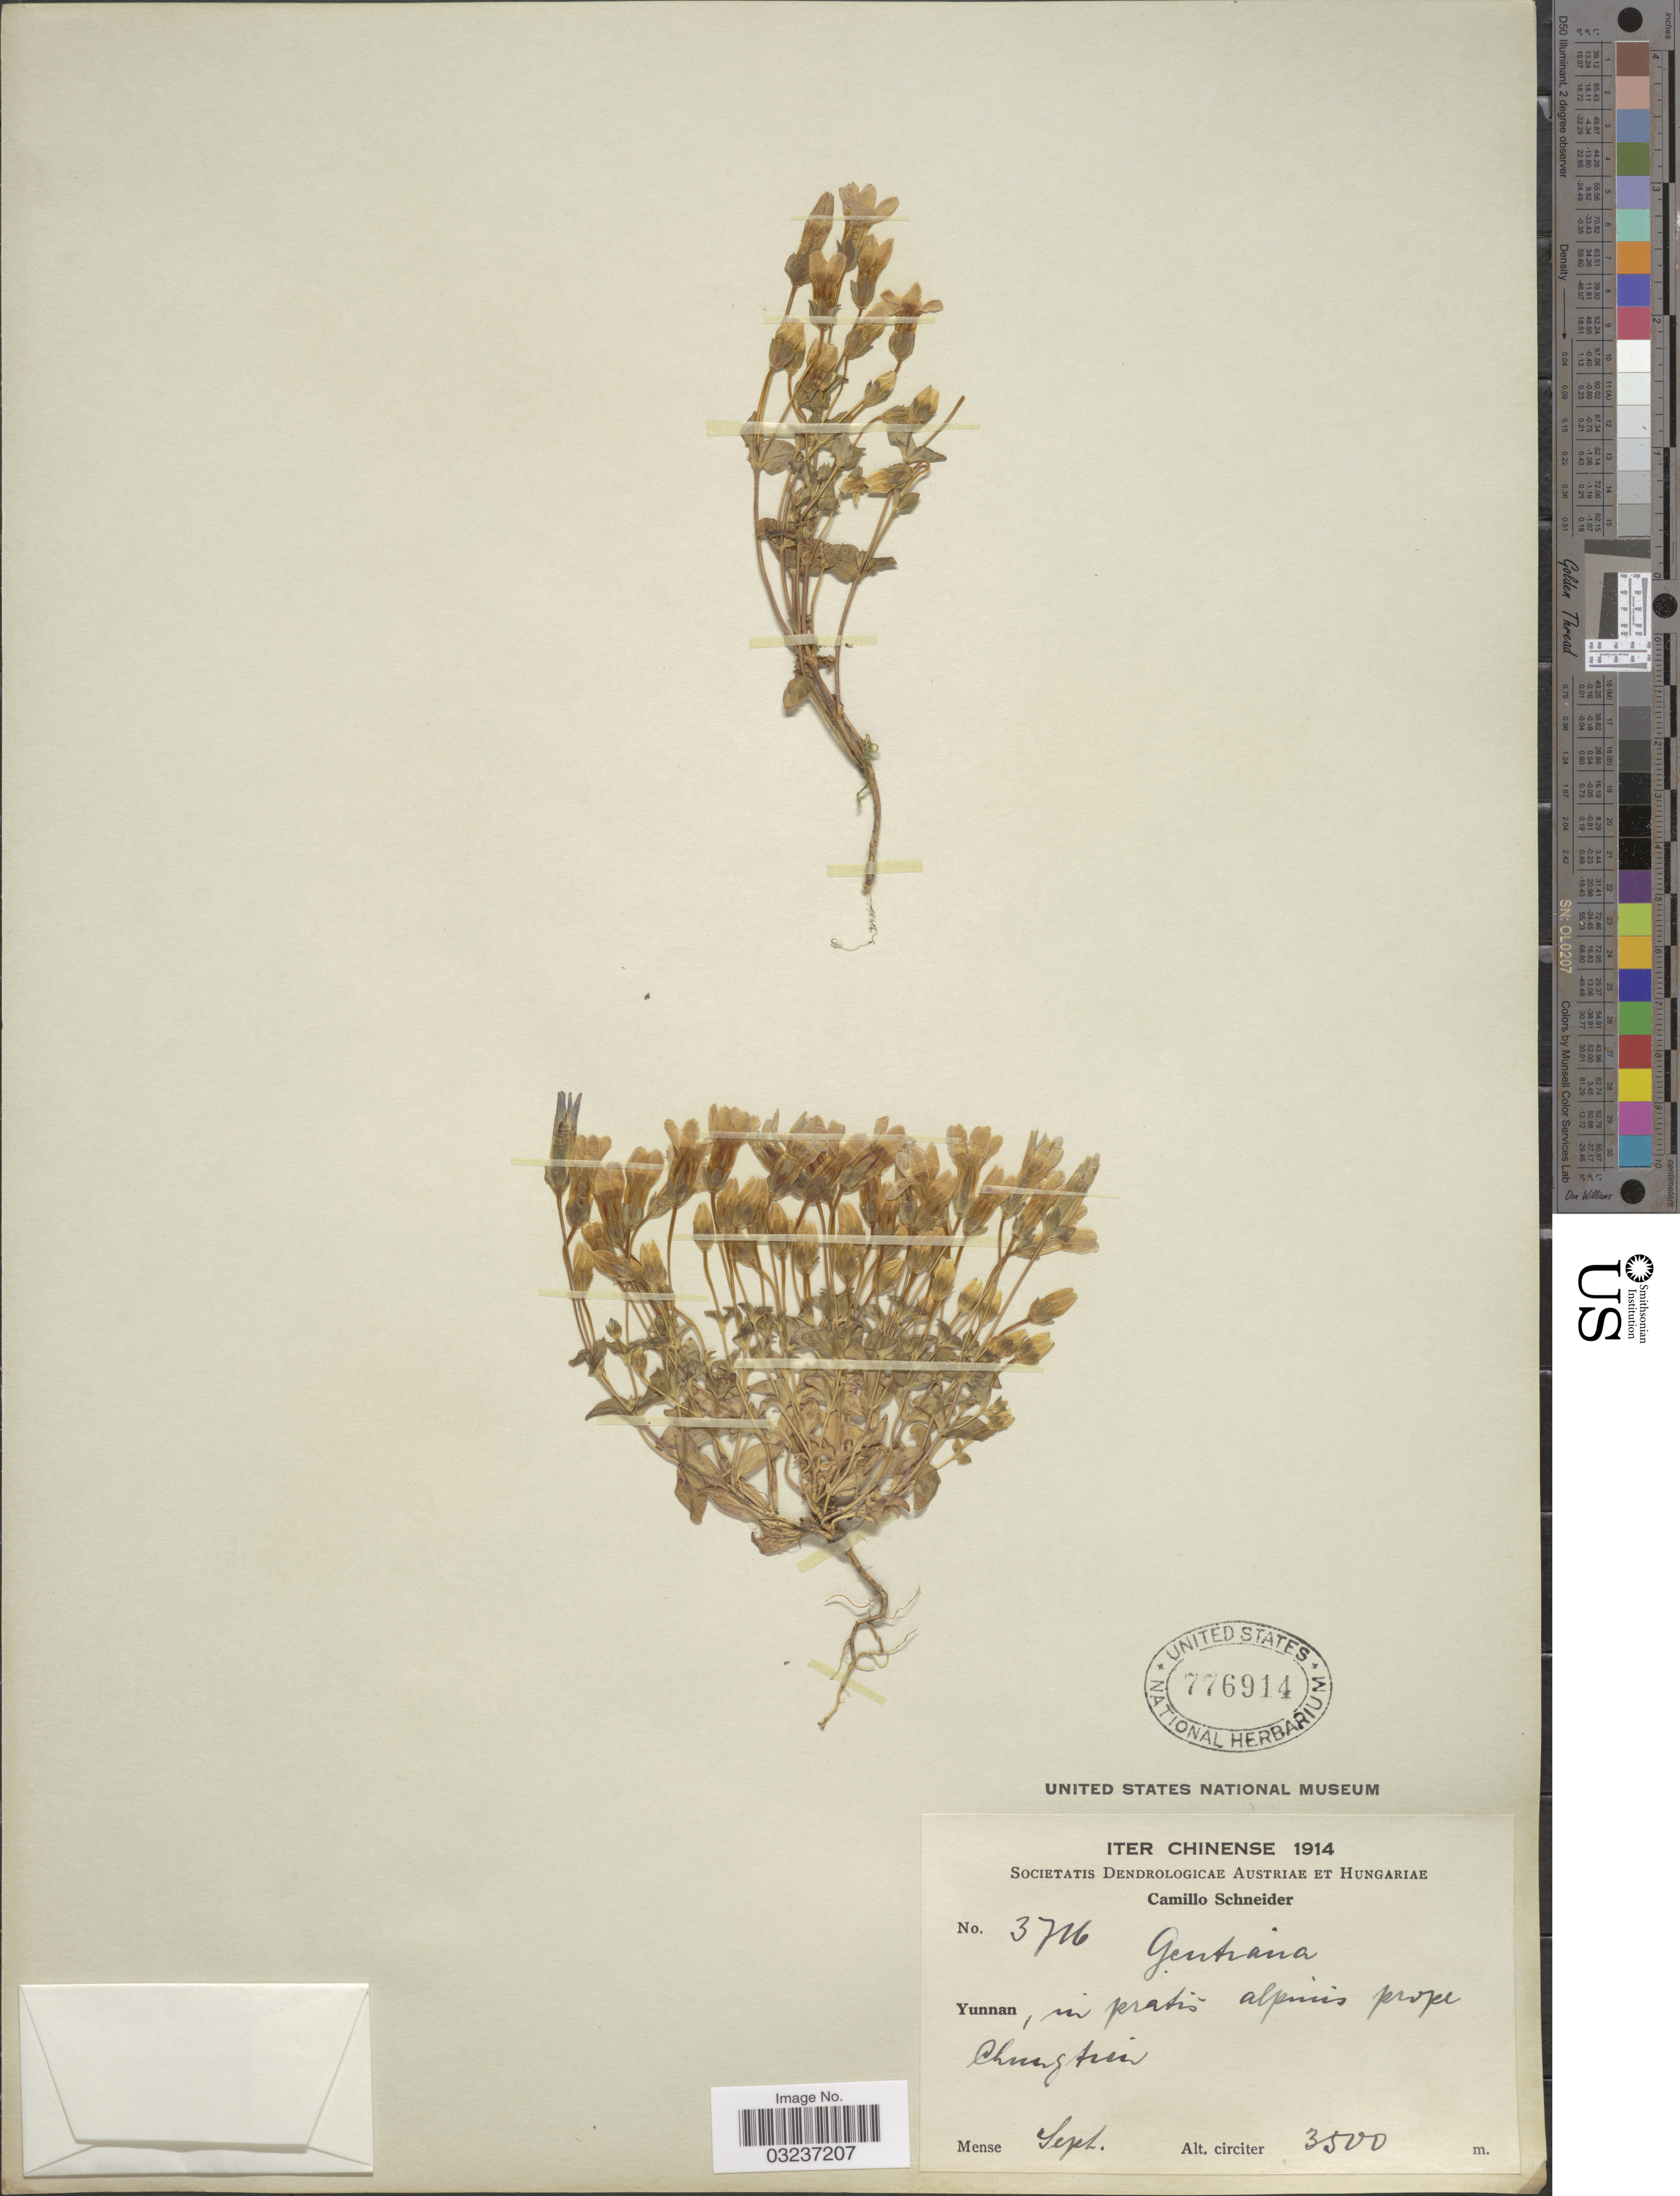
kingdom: Plantae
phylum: Tracheophyta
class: Magnoliopsida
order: Gentianales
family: Gentianaceae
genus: Gentiana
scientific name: Gentiana sp.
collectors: C. K. Schneider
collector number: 3716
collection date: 1914-09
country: China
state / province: Yunnan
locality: In pratis alpinis prope Chungtien.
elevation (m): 3500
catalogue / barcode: US 776914